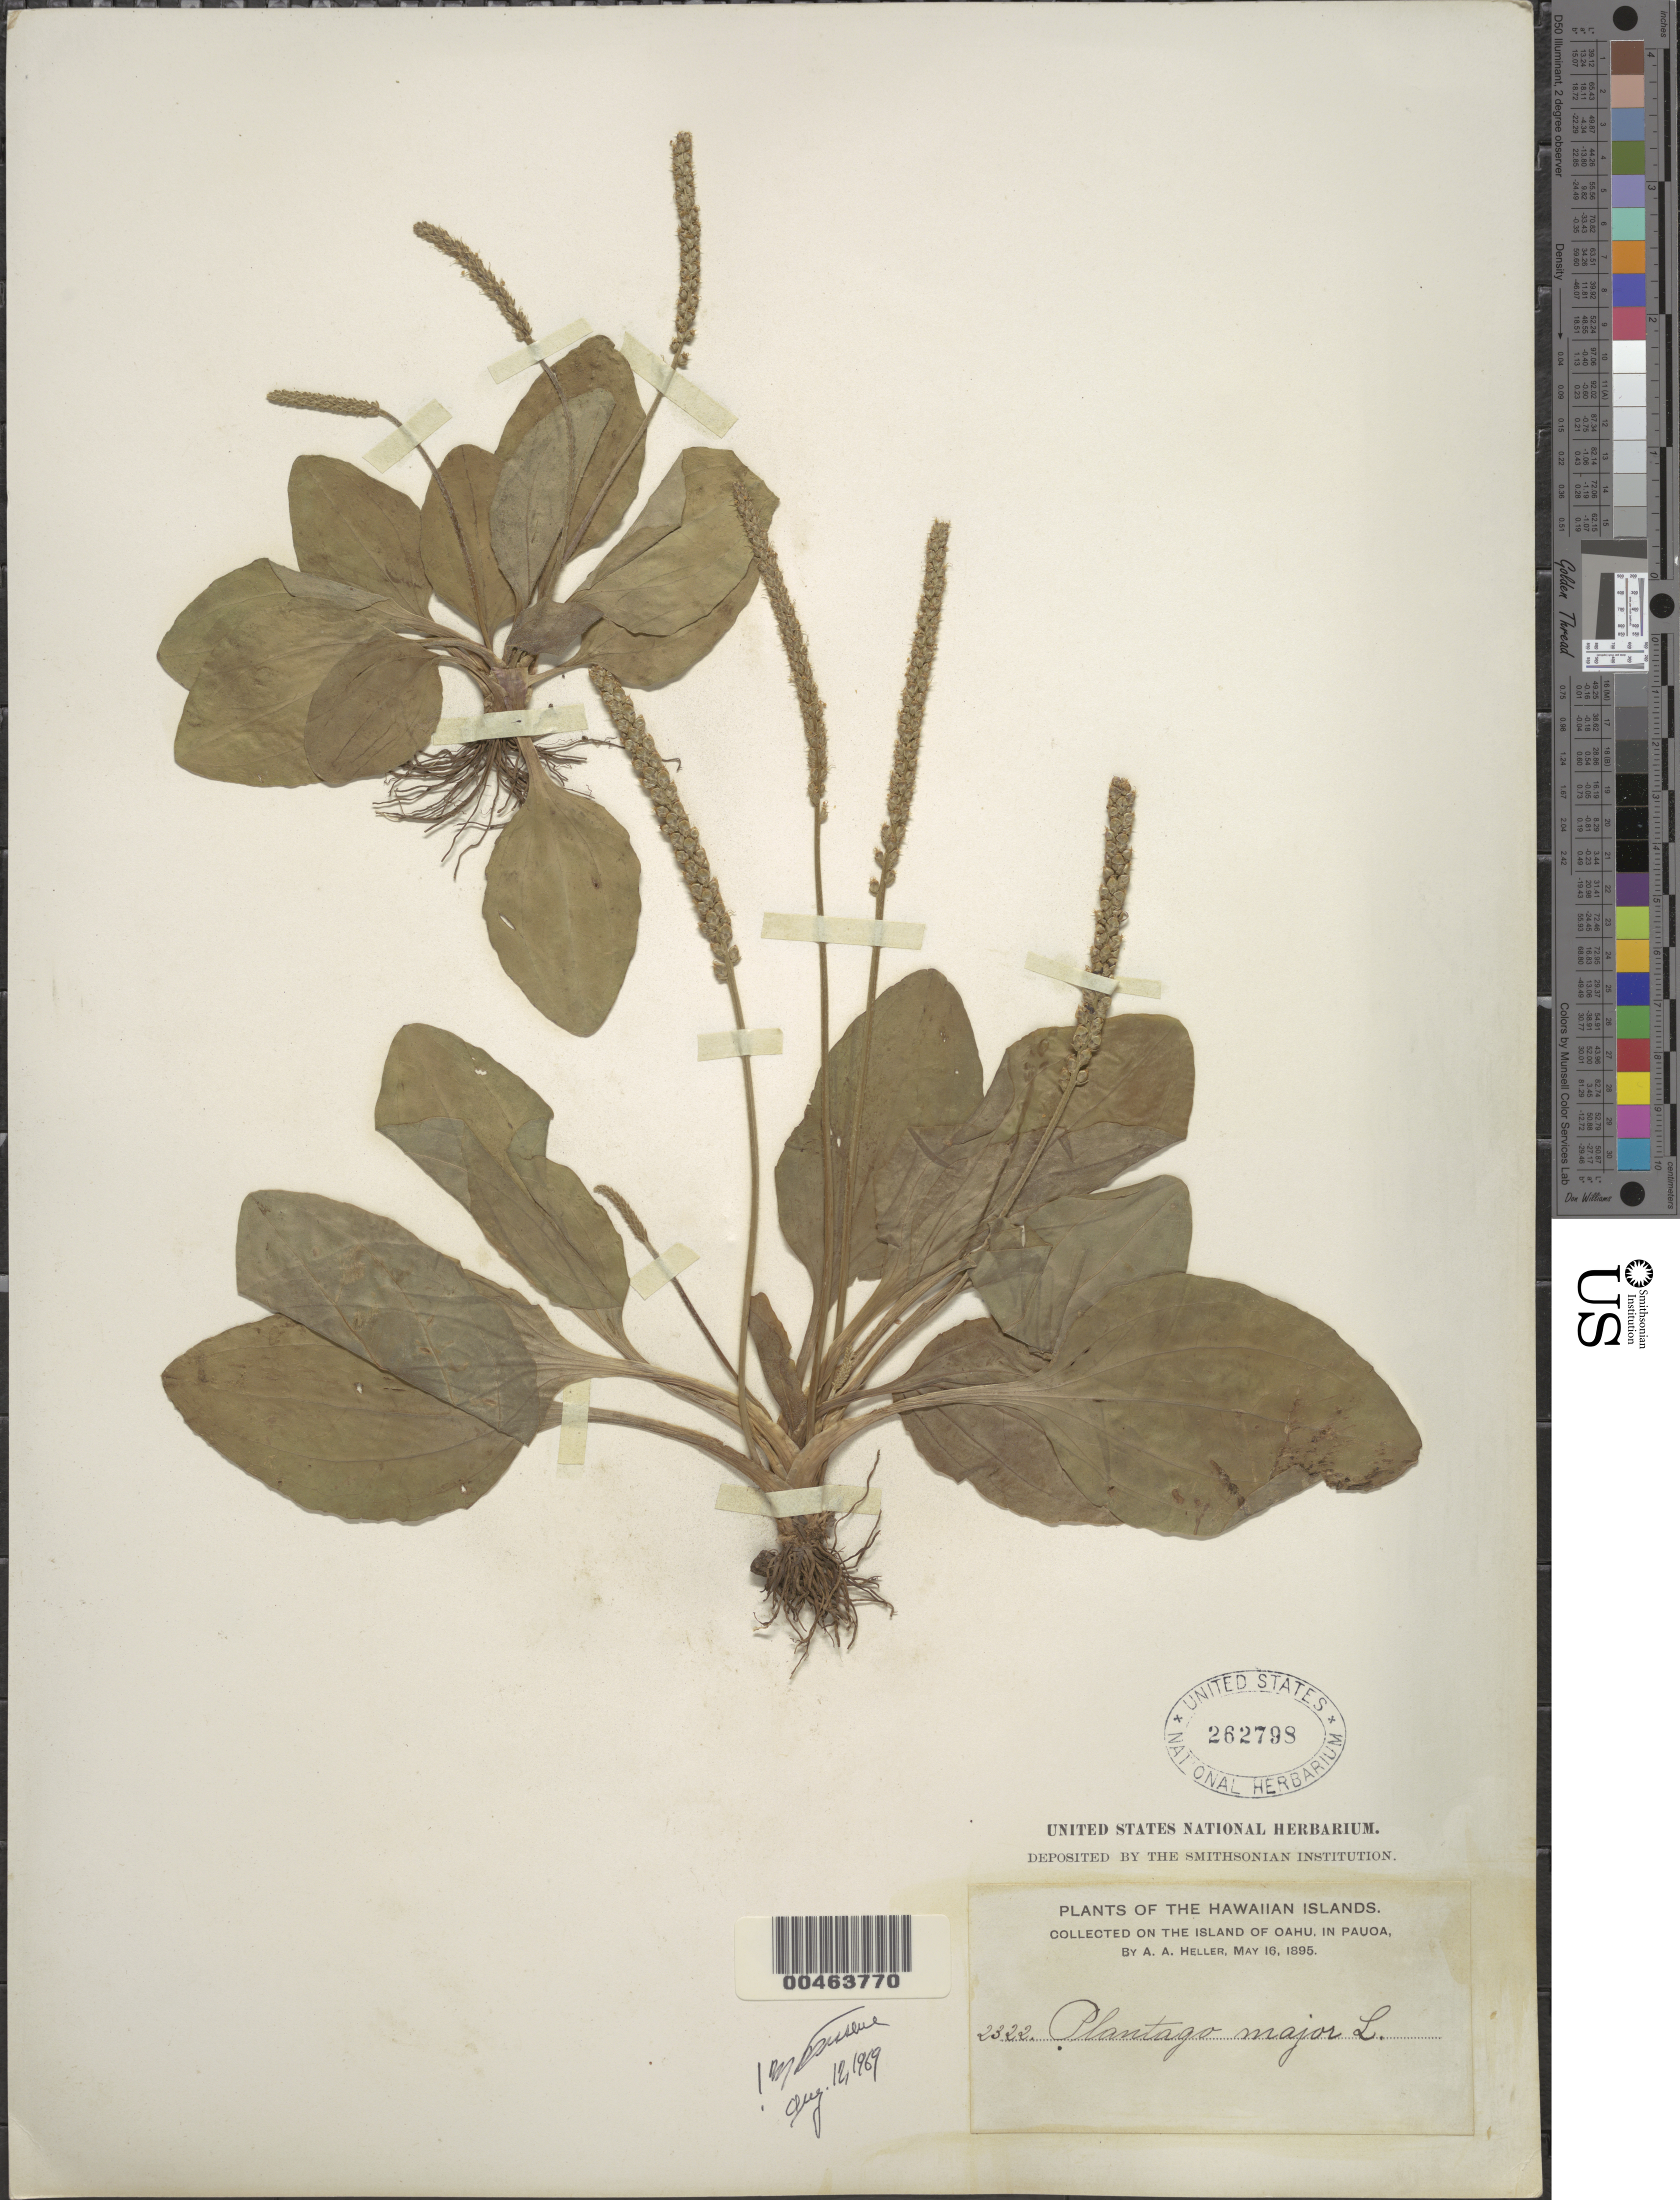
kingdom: Plantae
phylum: Tracheophyta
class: Magnoliopsida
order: Lamiales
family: Plantaginaceae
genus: Plantago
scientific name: Plantago major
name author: L.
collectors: A. A. Heller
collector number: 2322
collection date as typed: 16 May 1895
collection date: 1895-05-16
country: United States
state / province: Hawaii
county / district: Honolulu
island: Oahu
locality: in Pauoa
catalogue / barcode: US 262798